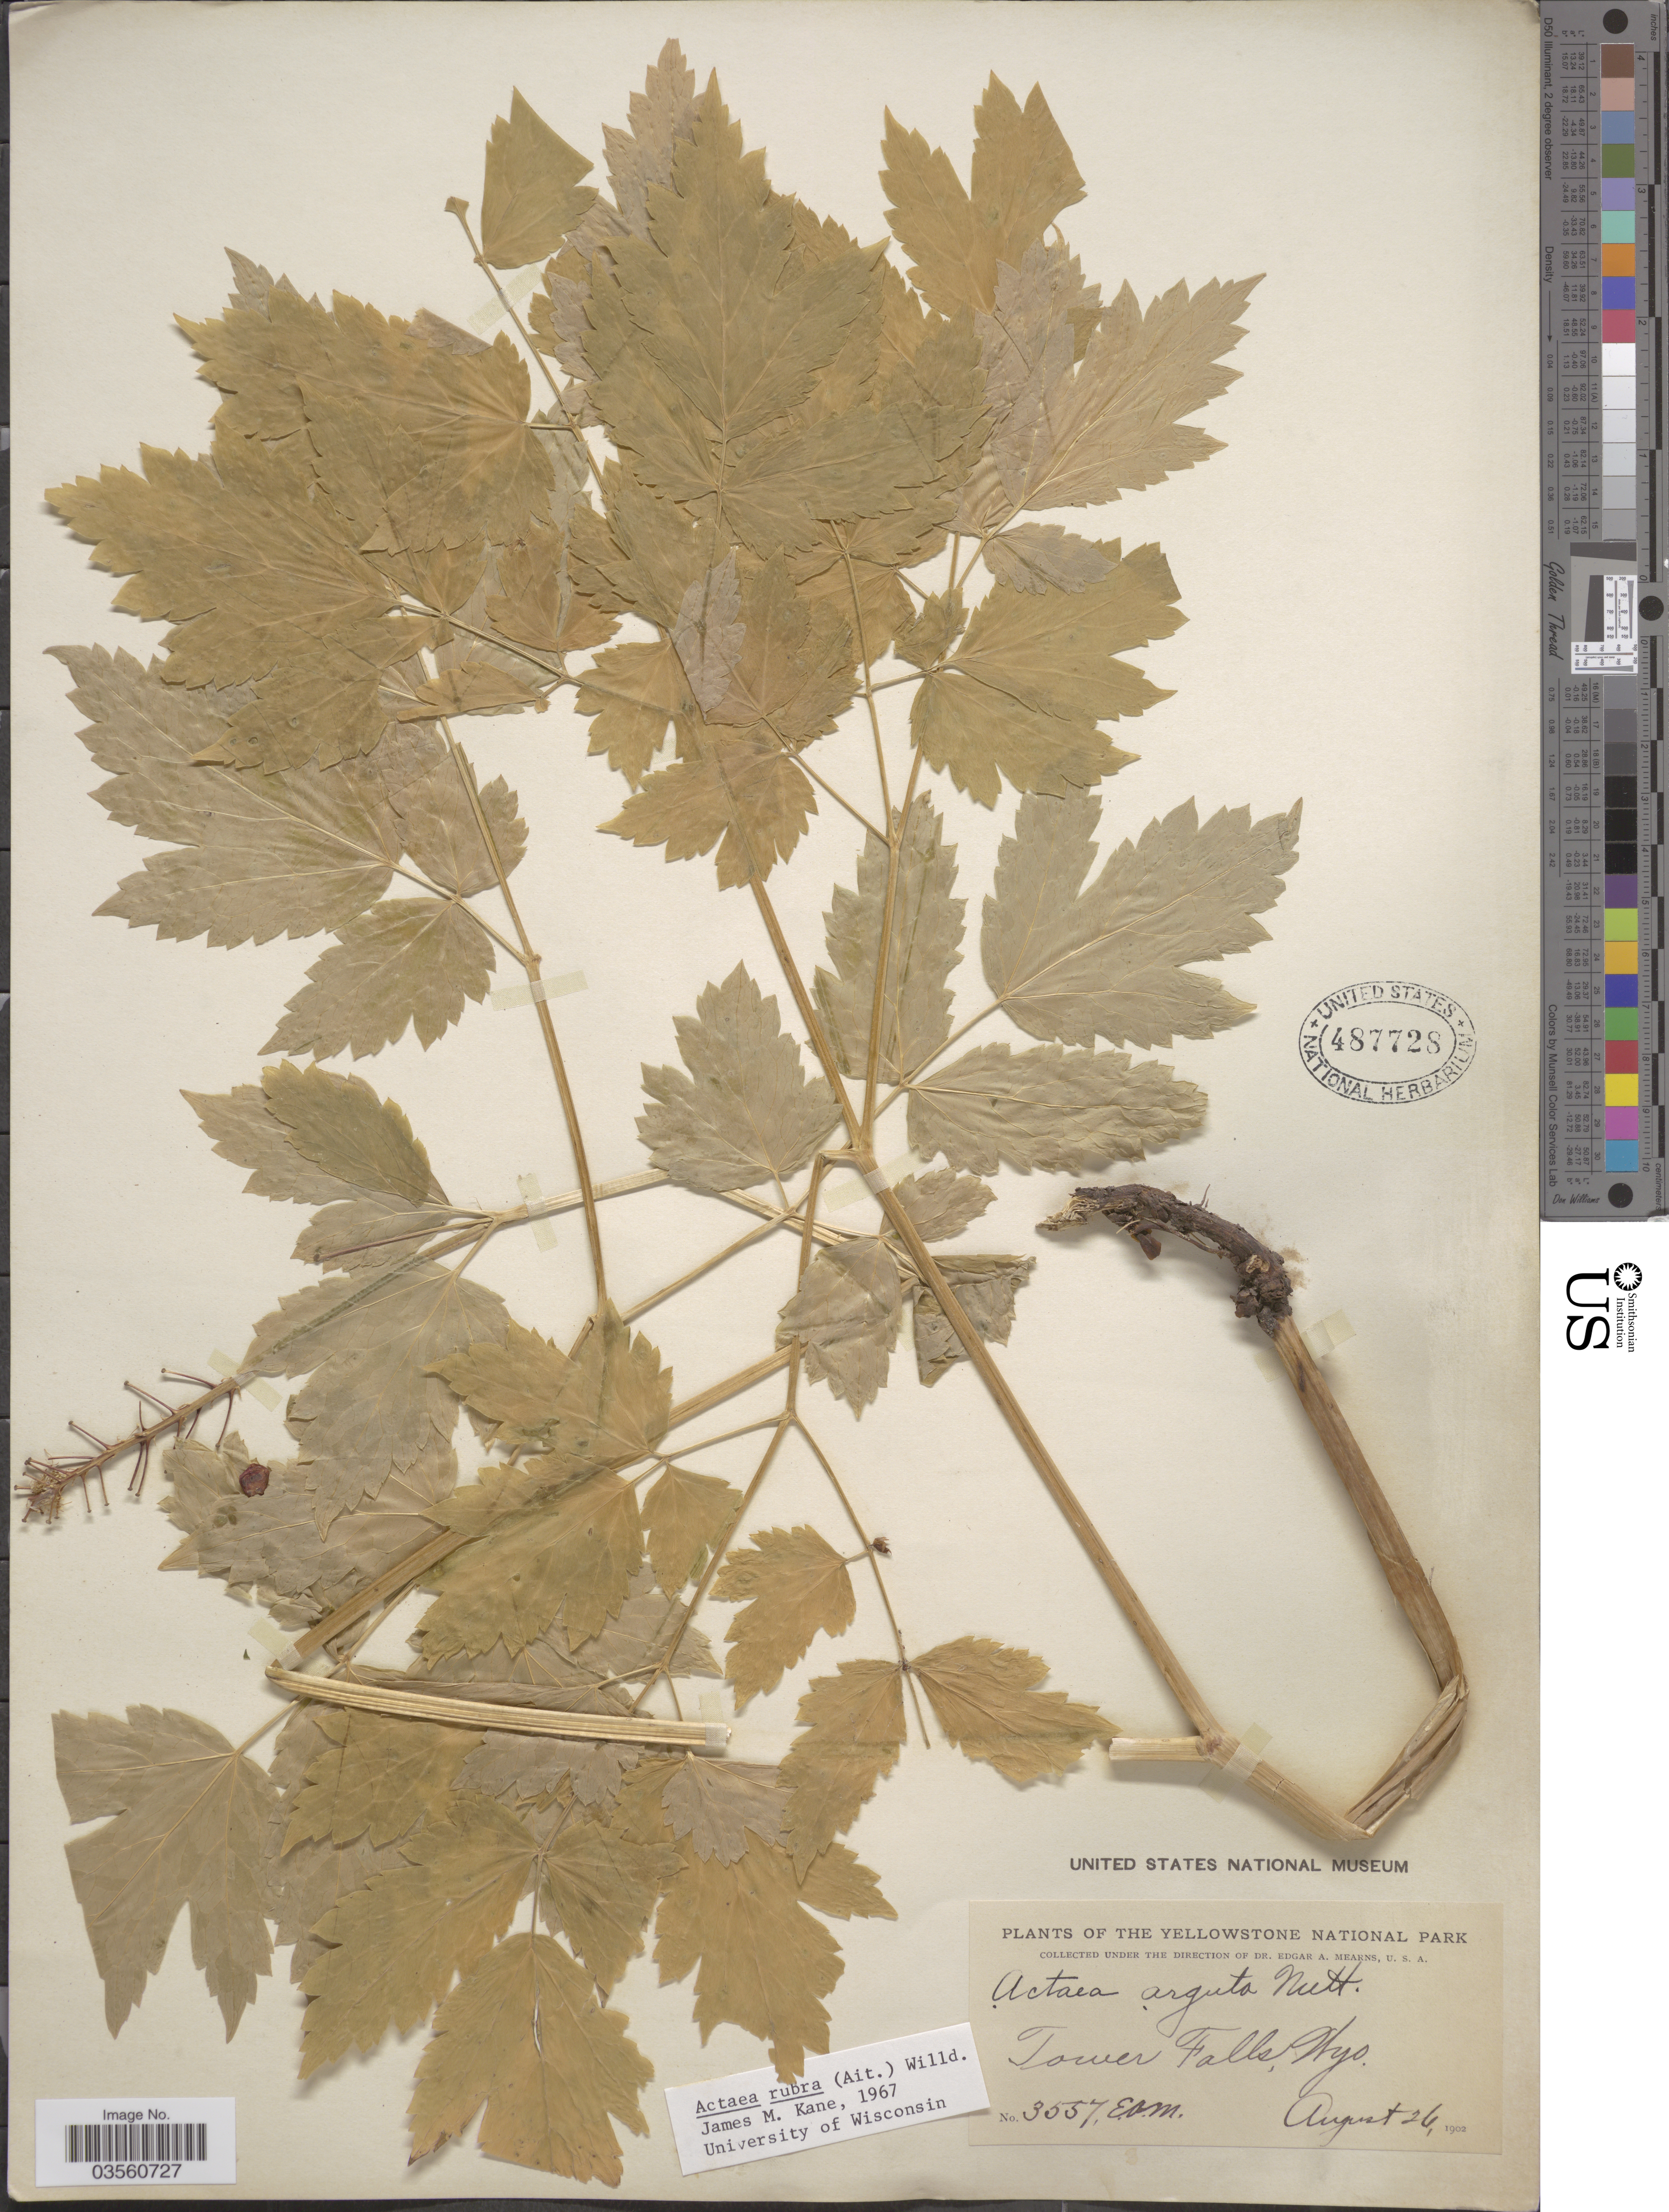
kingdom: Plantae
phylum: Tracheophyta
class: Magnoliopsida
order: Ranunculales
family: Ranunculaceae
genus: Actaea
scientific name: Actaea rubra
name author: (Aiton) Willd.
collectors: E. A. Mearns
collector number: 3557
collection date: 1902-08-26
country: United States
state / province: Wyoming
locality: Yellowstone National Park. Tower Falls.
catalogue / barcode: US 487728